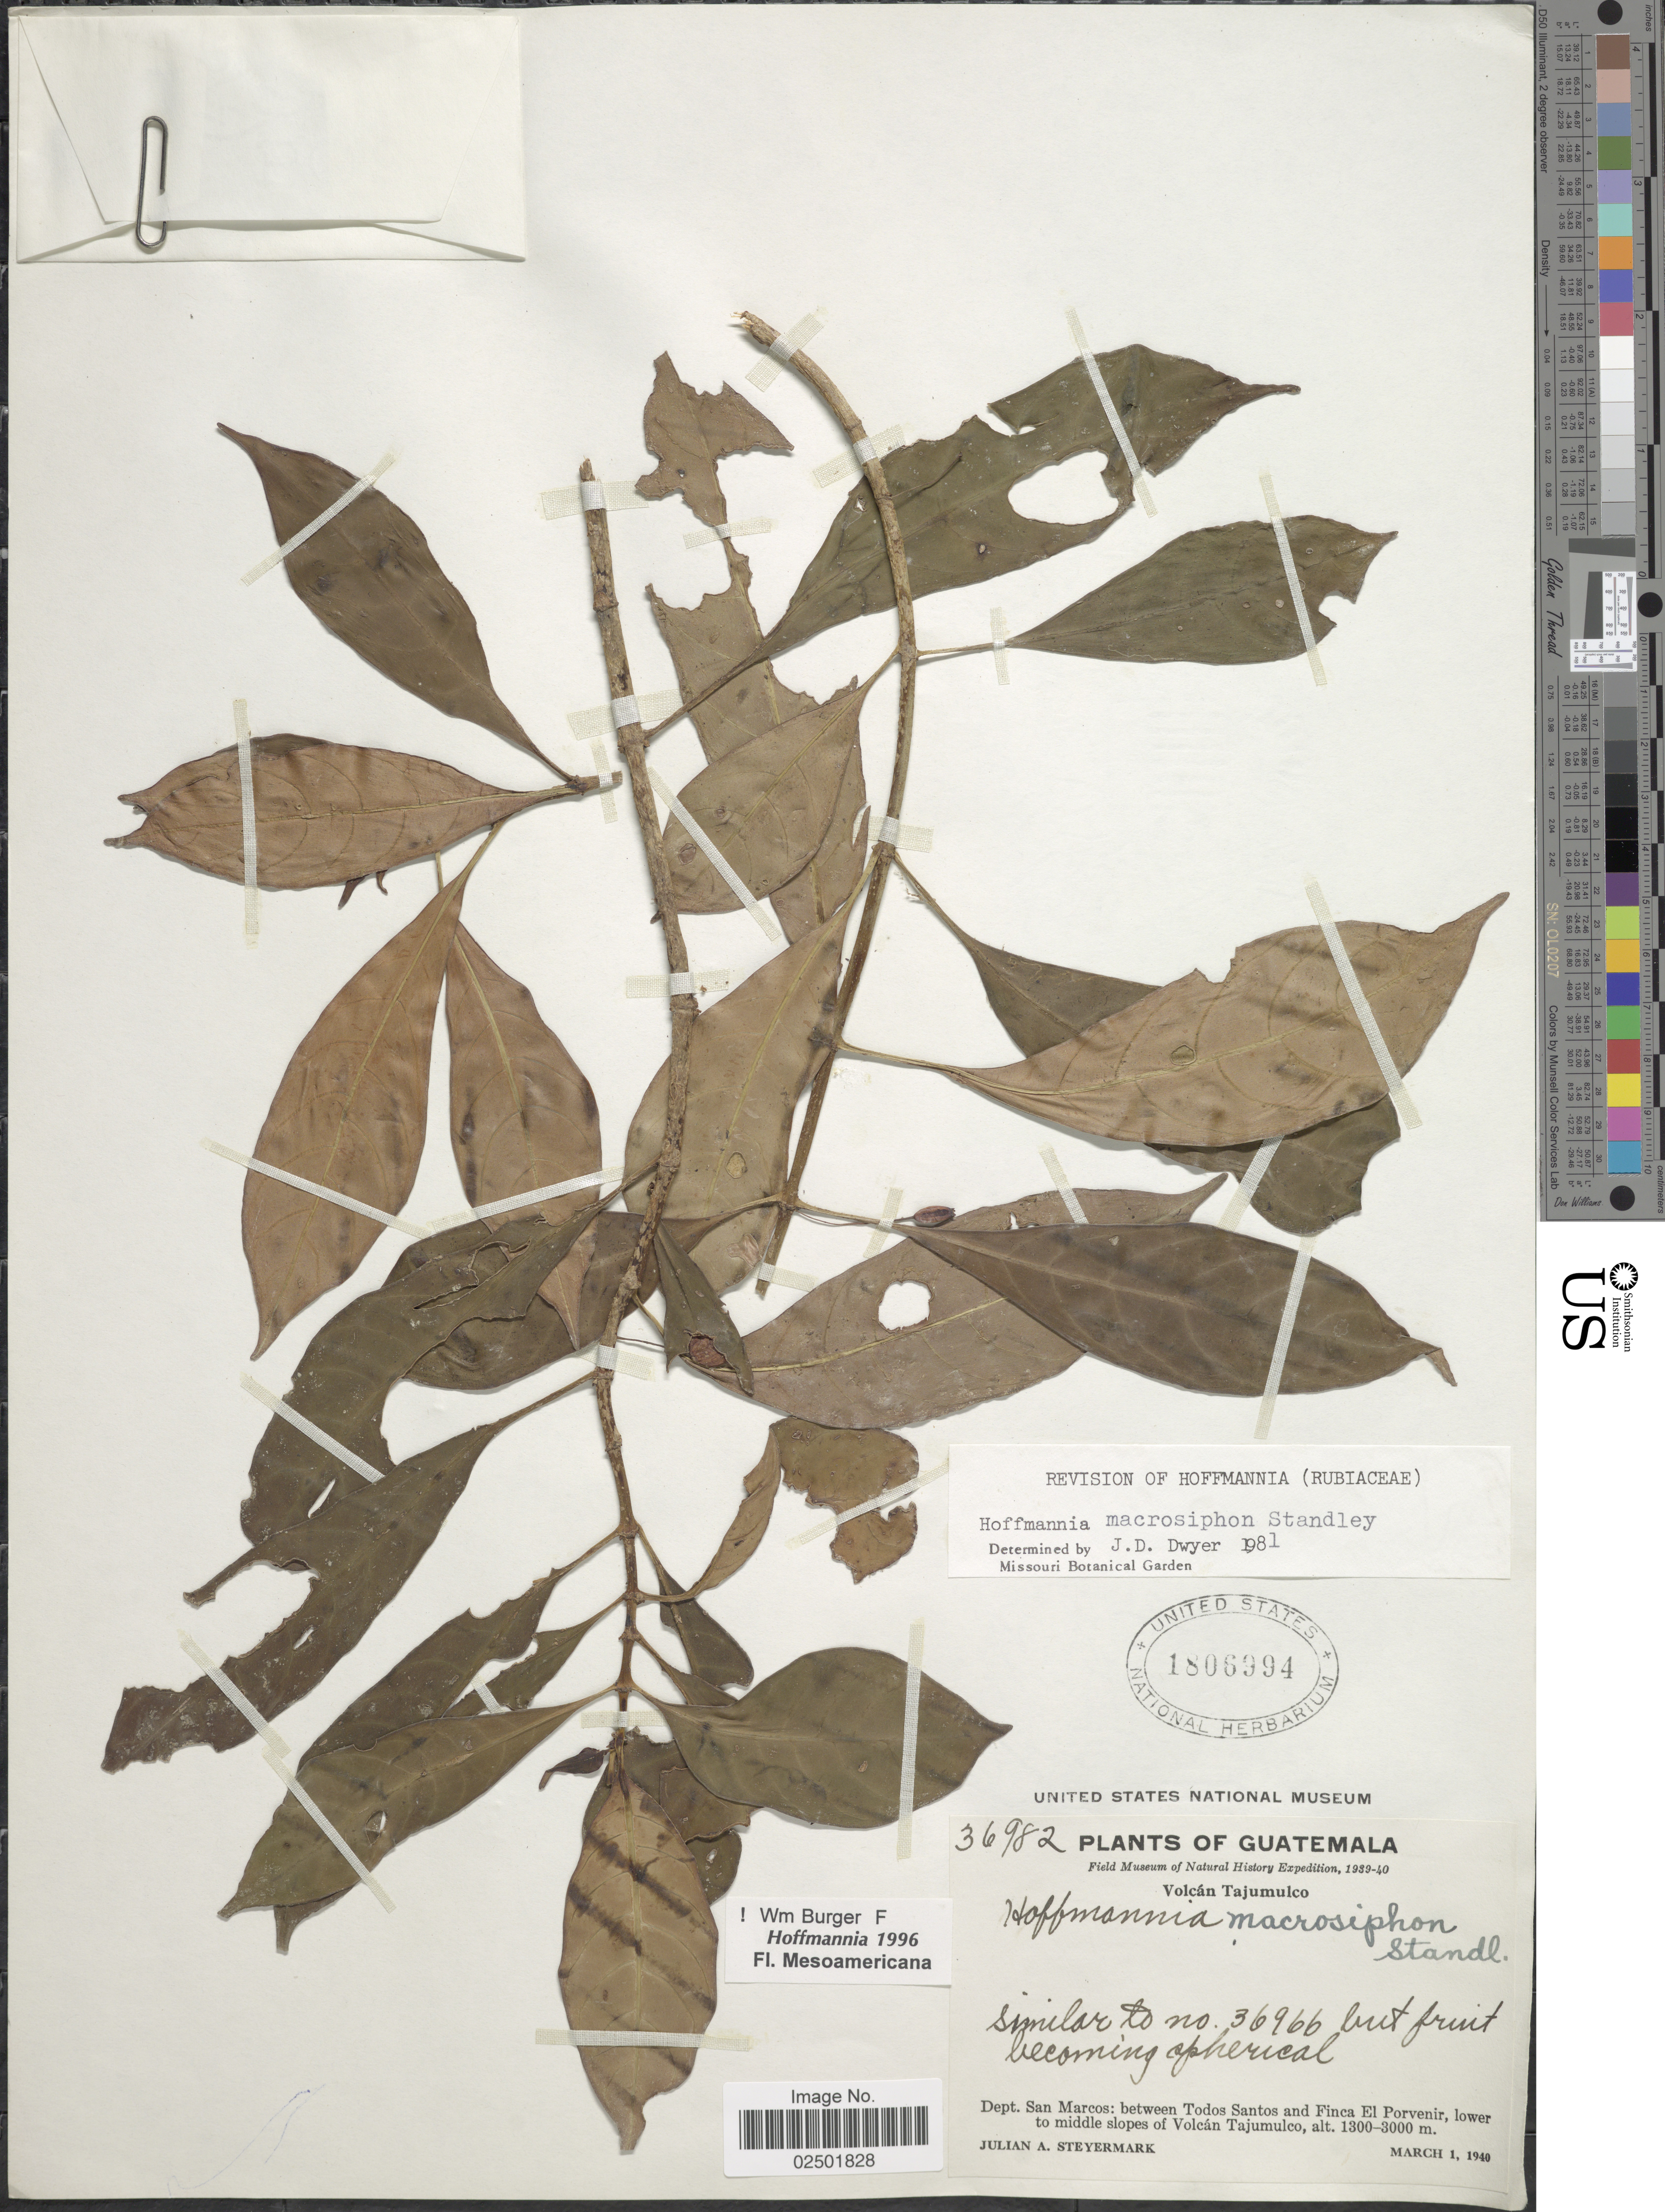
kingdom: Plantae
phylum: Tracheophyta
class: Magnoliopsida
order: Gentianales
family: Rubiaceae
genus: Hoffmannia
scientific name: Hoffmannia macrosiphon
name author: Standl.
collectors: J. Steyermark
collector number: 36982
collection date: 1940-03-01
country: Guatemala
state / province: San Marcos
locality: Volcán Tajumulco, between Todos Santos and Finca El Porvenir, lower to middle slopes of Volcán Tajumulco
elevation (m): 1300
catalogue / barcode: US 1806994